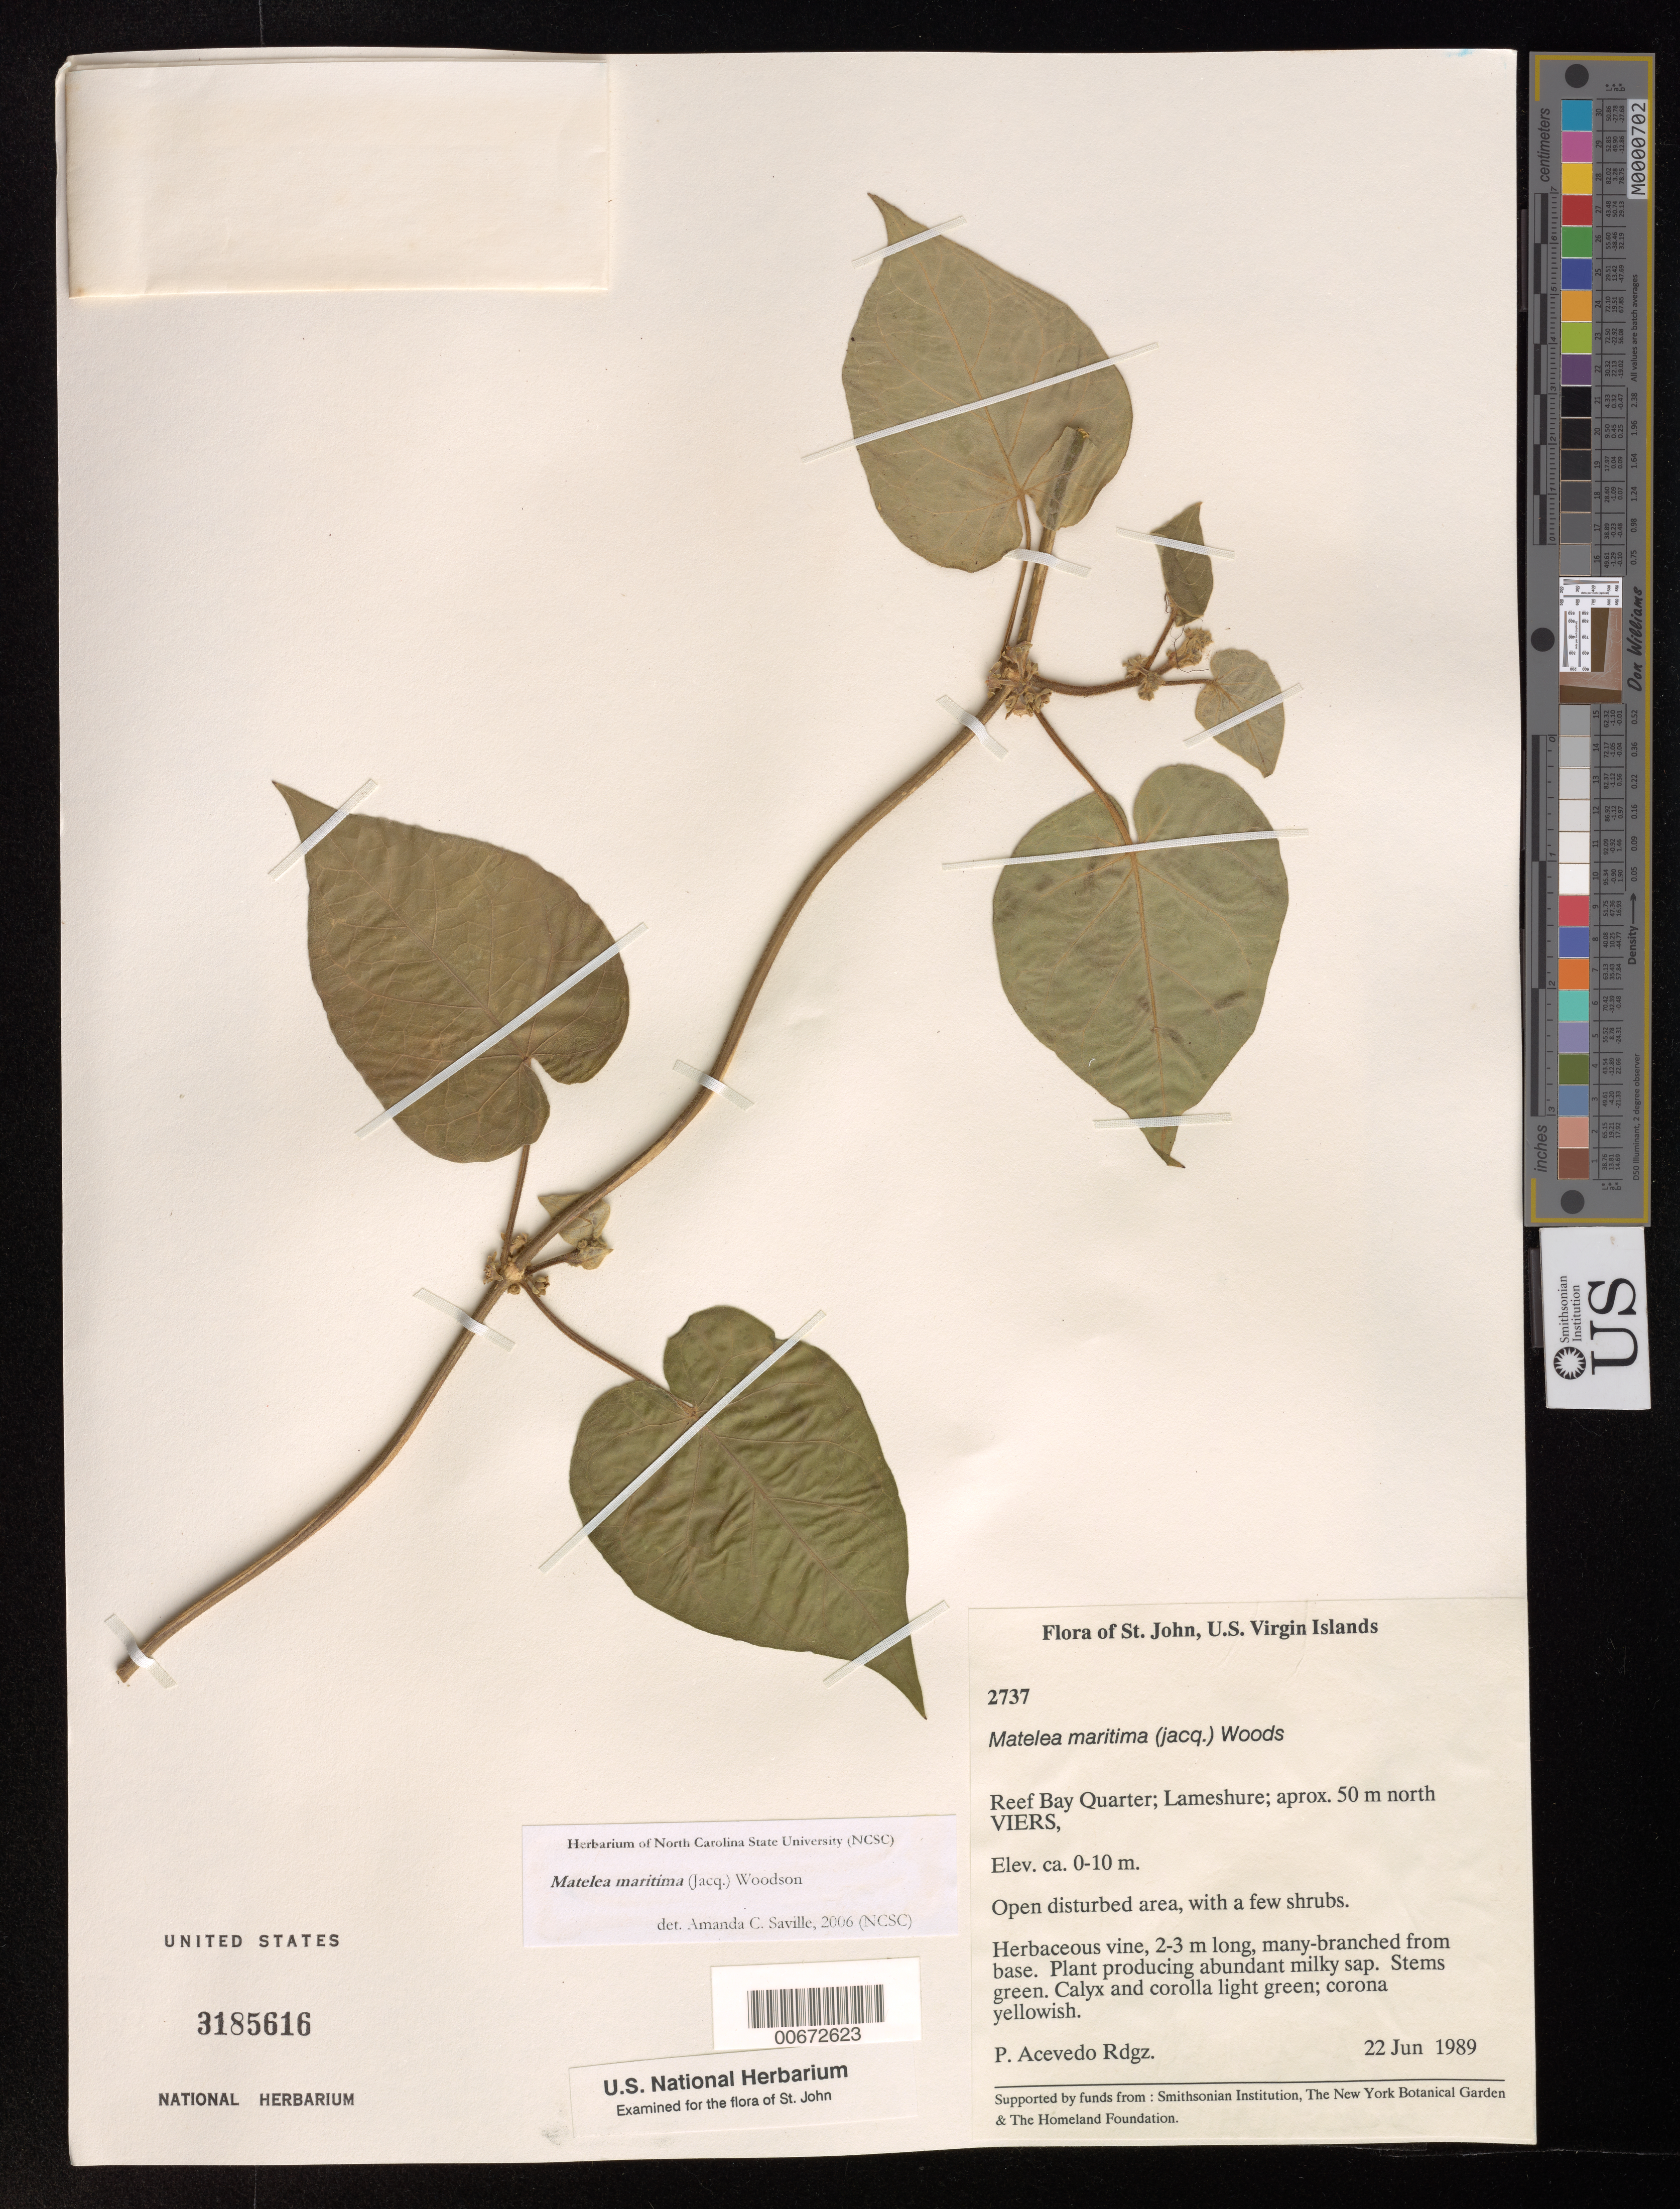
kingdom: Plantae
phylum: Tracheophyta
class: Magnoliopsida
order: Gentianales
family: Apocynaceae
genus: Matelea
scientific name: Matelea maritima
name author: (Jacq.) Woodson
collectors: P. Acevedo-Rodr.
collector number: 2737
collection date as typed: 22 Jun 1989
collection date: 1989-06-22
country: U.S. Virgin Islands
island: St. John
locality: Reef Bay Quarter, area surrounding VIERS.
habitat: Open field; damp for well water.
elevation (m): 0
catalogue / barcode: US 3185616